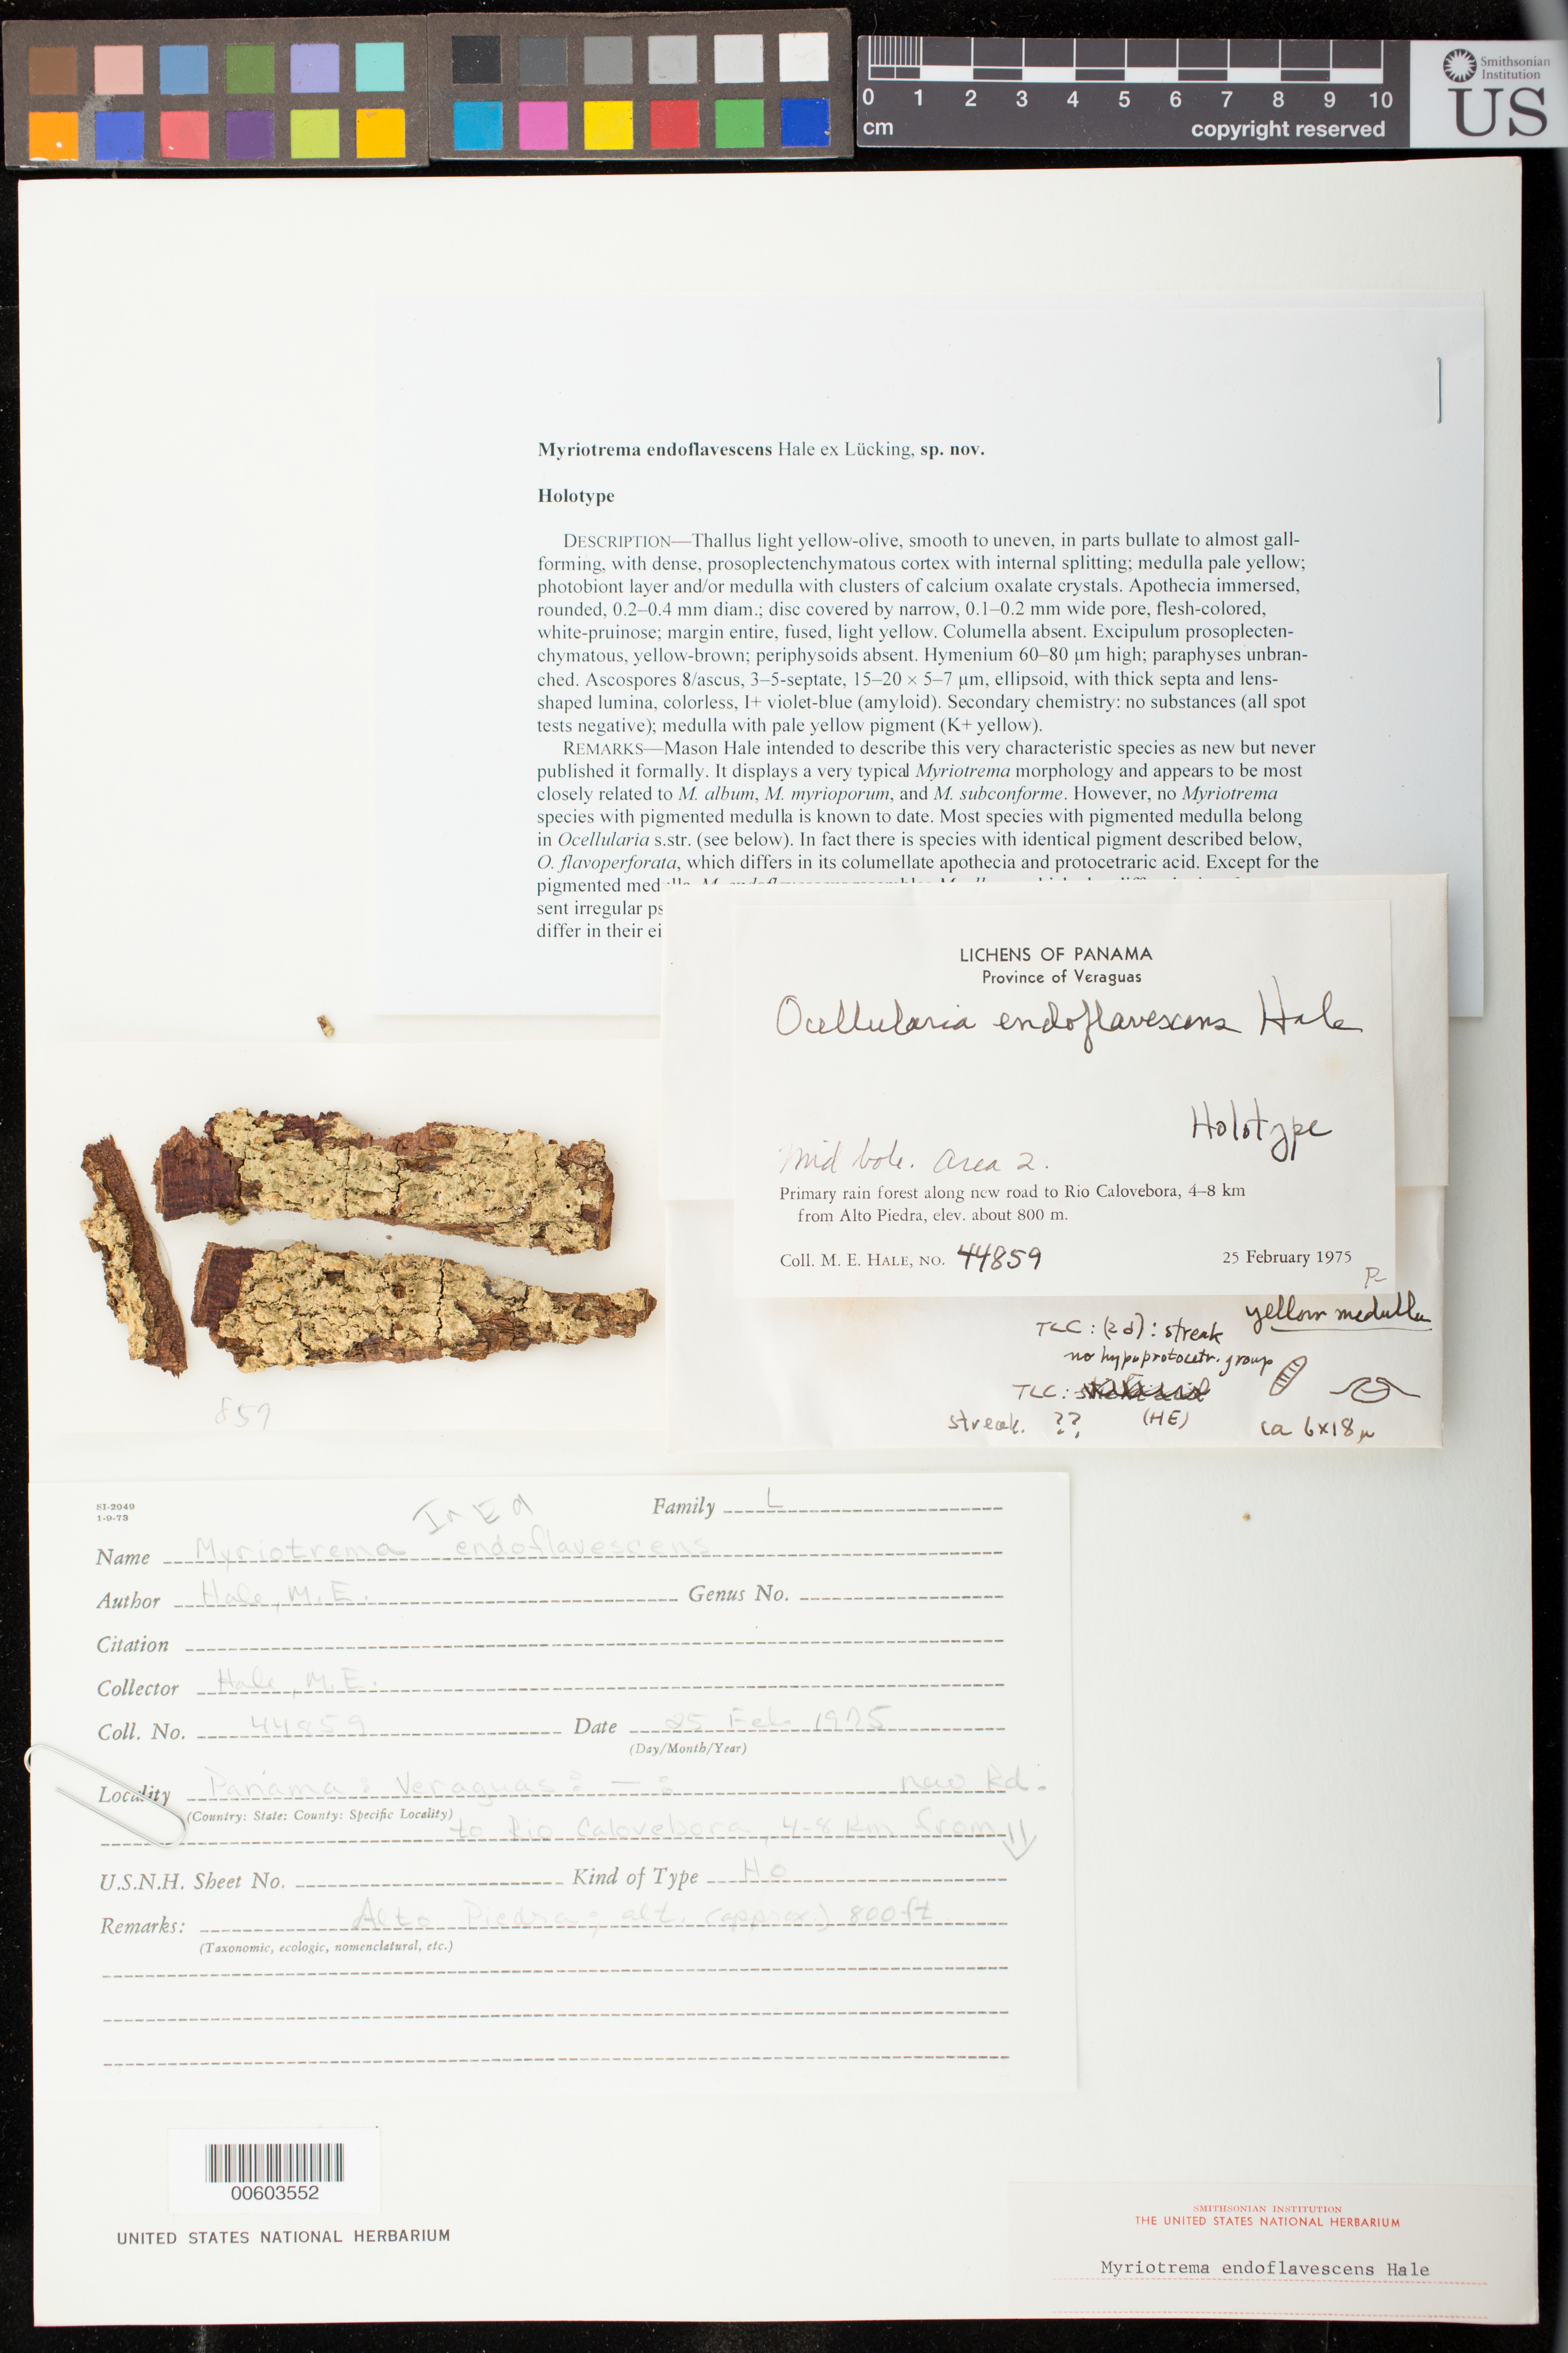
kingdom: Fungi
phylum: Ascomycota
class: Lecanoromycetes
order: Ostropales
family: Graphidaceae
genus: Myriotrema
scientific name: Myriotrema endoflavescens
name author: Hale ex Lücking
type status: Holotype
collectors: M. Hale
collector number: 44859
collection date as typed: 25 Feb 1975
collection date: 1975-02-25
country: Panama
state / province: Veraguas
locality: Along new road to Rio Calovebora, 4-8 km from Alto Piedra.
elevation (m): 800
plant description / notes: Annotated as holotype of Ocellularia endoflavescens Hale (ined. name, never published)